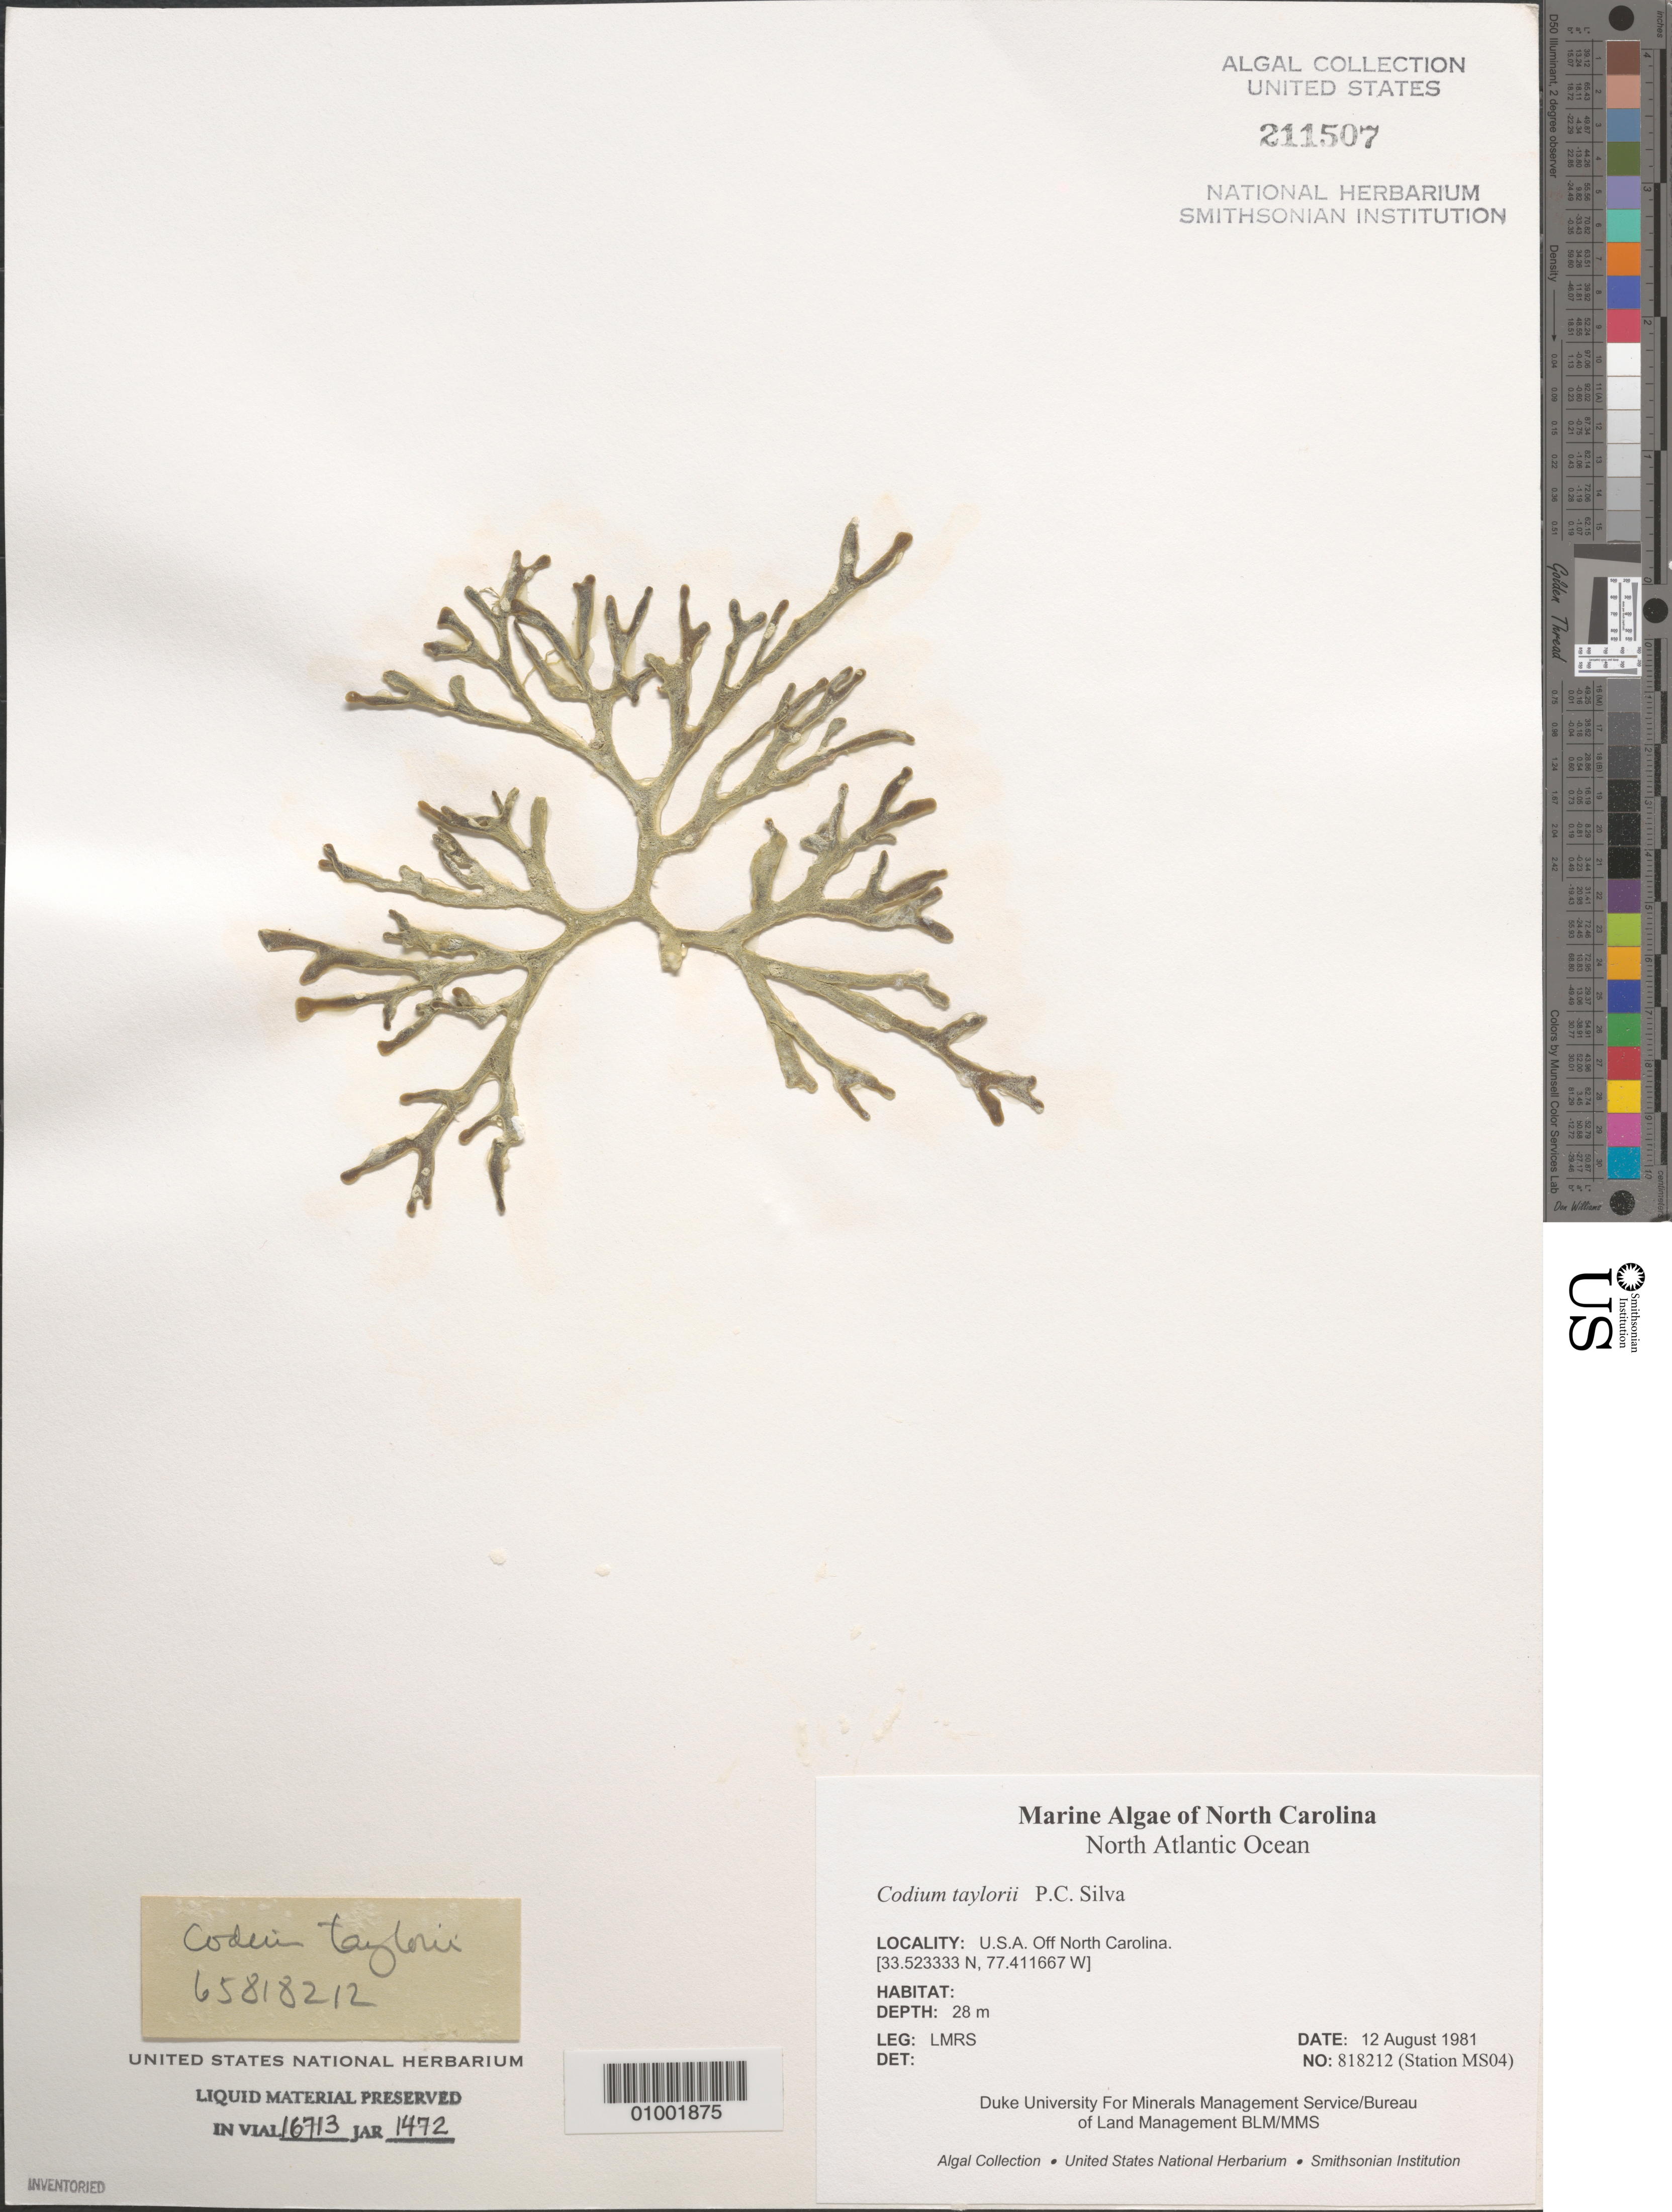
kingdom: Plantae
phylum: Chlorophyta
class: Ulvophyceae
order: Bryopsidales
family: Codiaceae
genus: Codium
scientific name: Codium taylorii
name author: P.C. Silva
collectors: LMRS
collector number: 818212 (MS04)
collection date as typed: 12 Aug 1981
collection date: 1981-08-12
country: United States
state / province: North Carolina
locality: North Atlantic Ocean off North Carolina coast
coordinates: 33.523333 N; 33.523333 N, 77.411667 W; 77.4116667 W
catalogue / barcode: US 211507